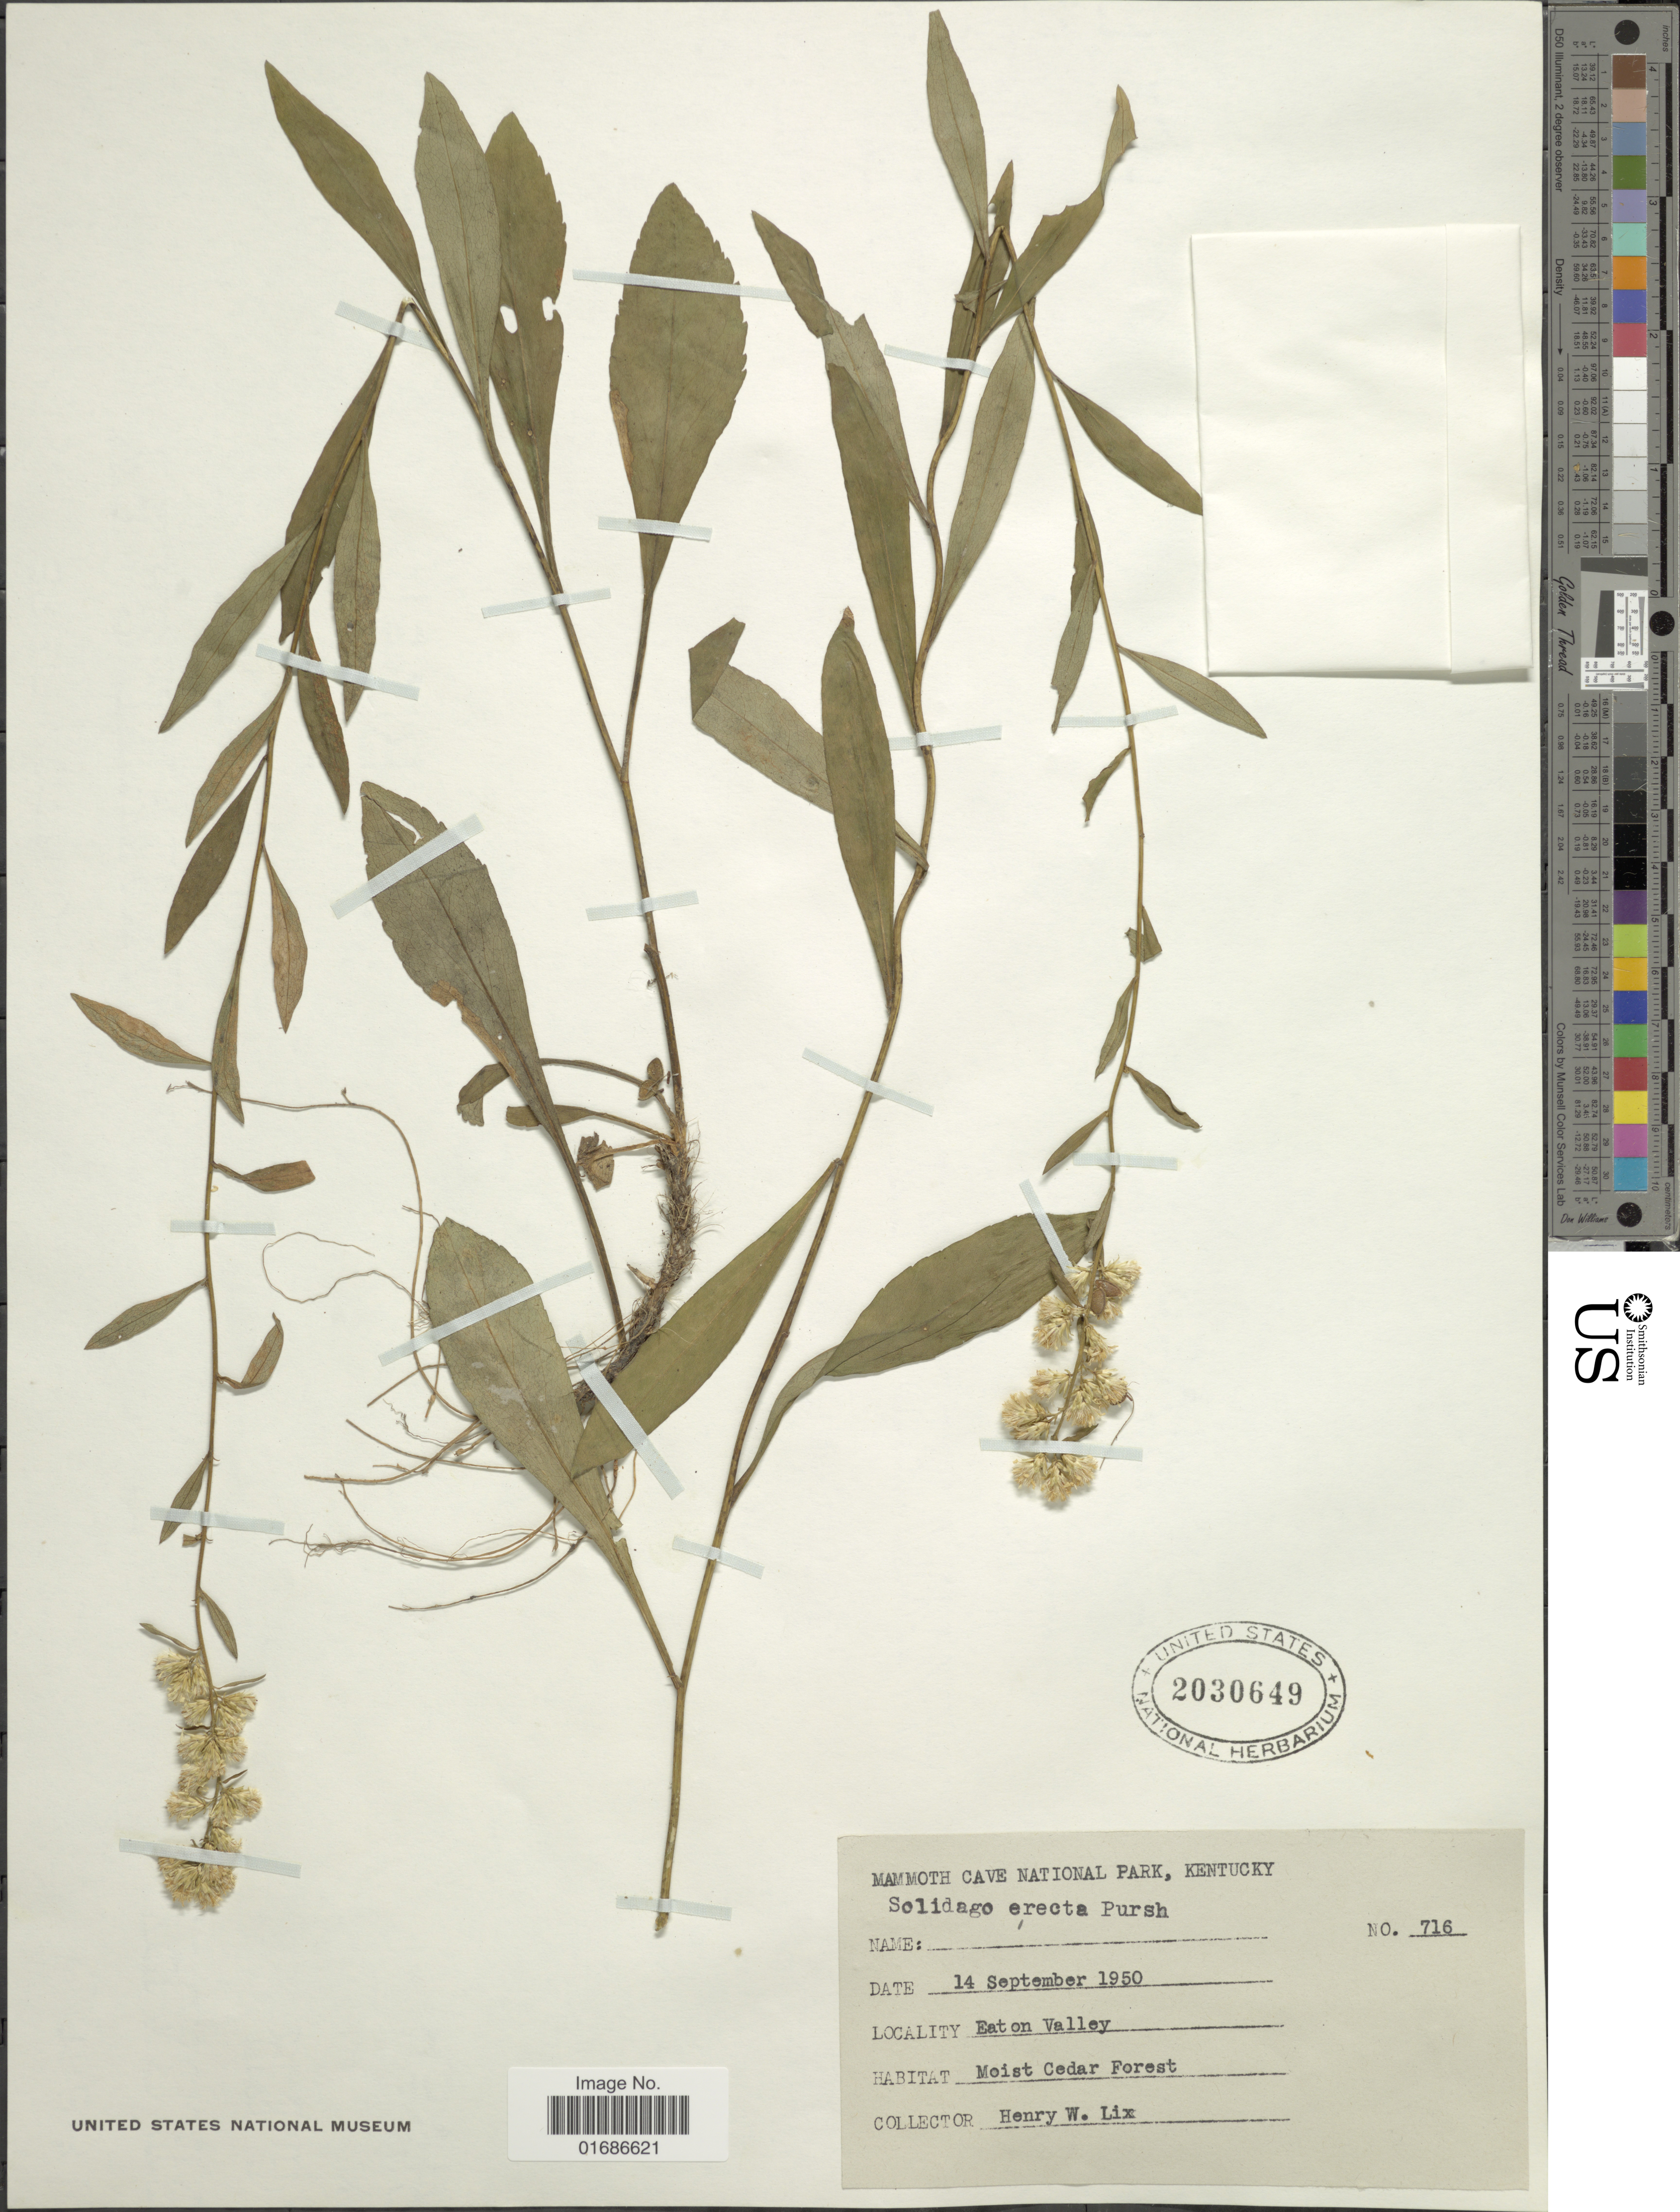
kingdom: Plantae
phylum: Tracheophyta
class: Magnoliopsida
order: Asterales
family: Asteraceae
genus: Solidago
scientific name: Solidago erecta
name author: Pursh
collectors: H. W. Lix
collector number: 716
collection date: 1950-09-14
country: United States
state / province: Kentucky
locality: Mammoth Cave National Park, Eaton Valley, Moist cedar Forest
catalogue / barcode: US 2030649